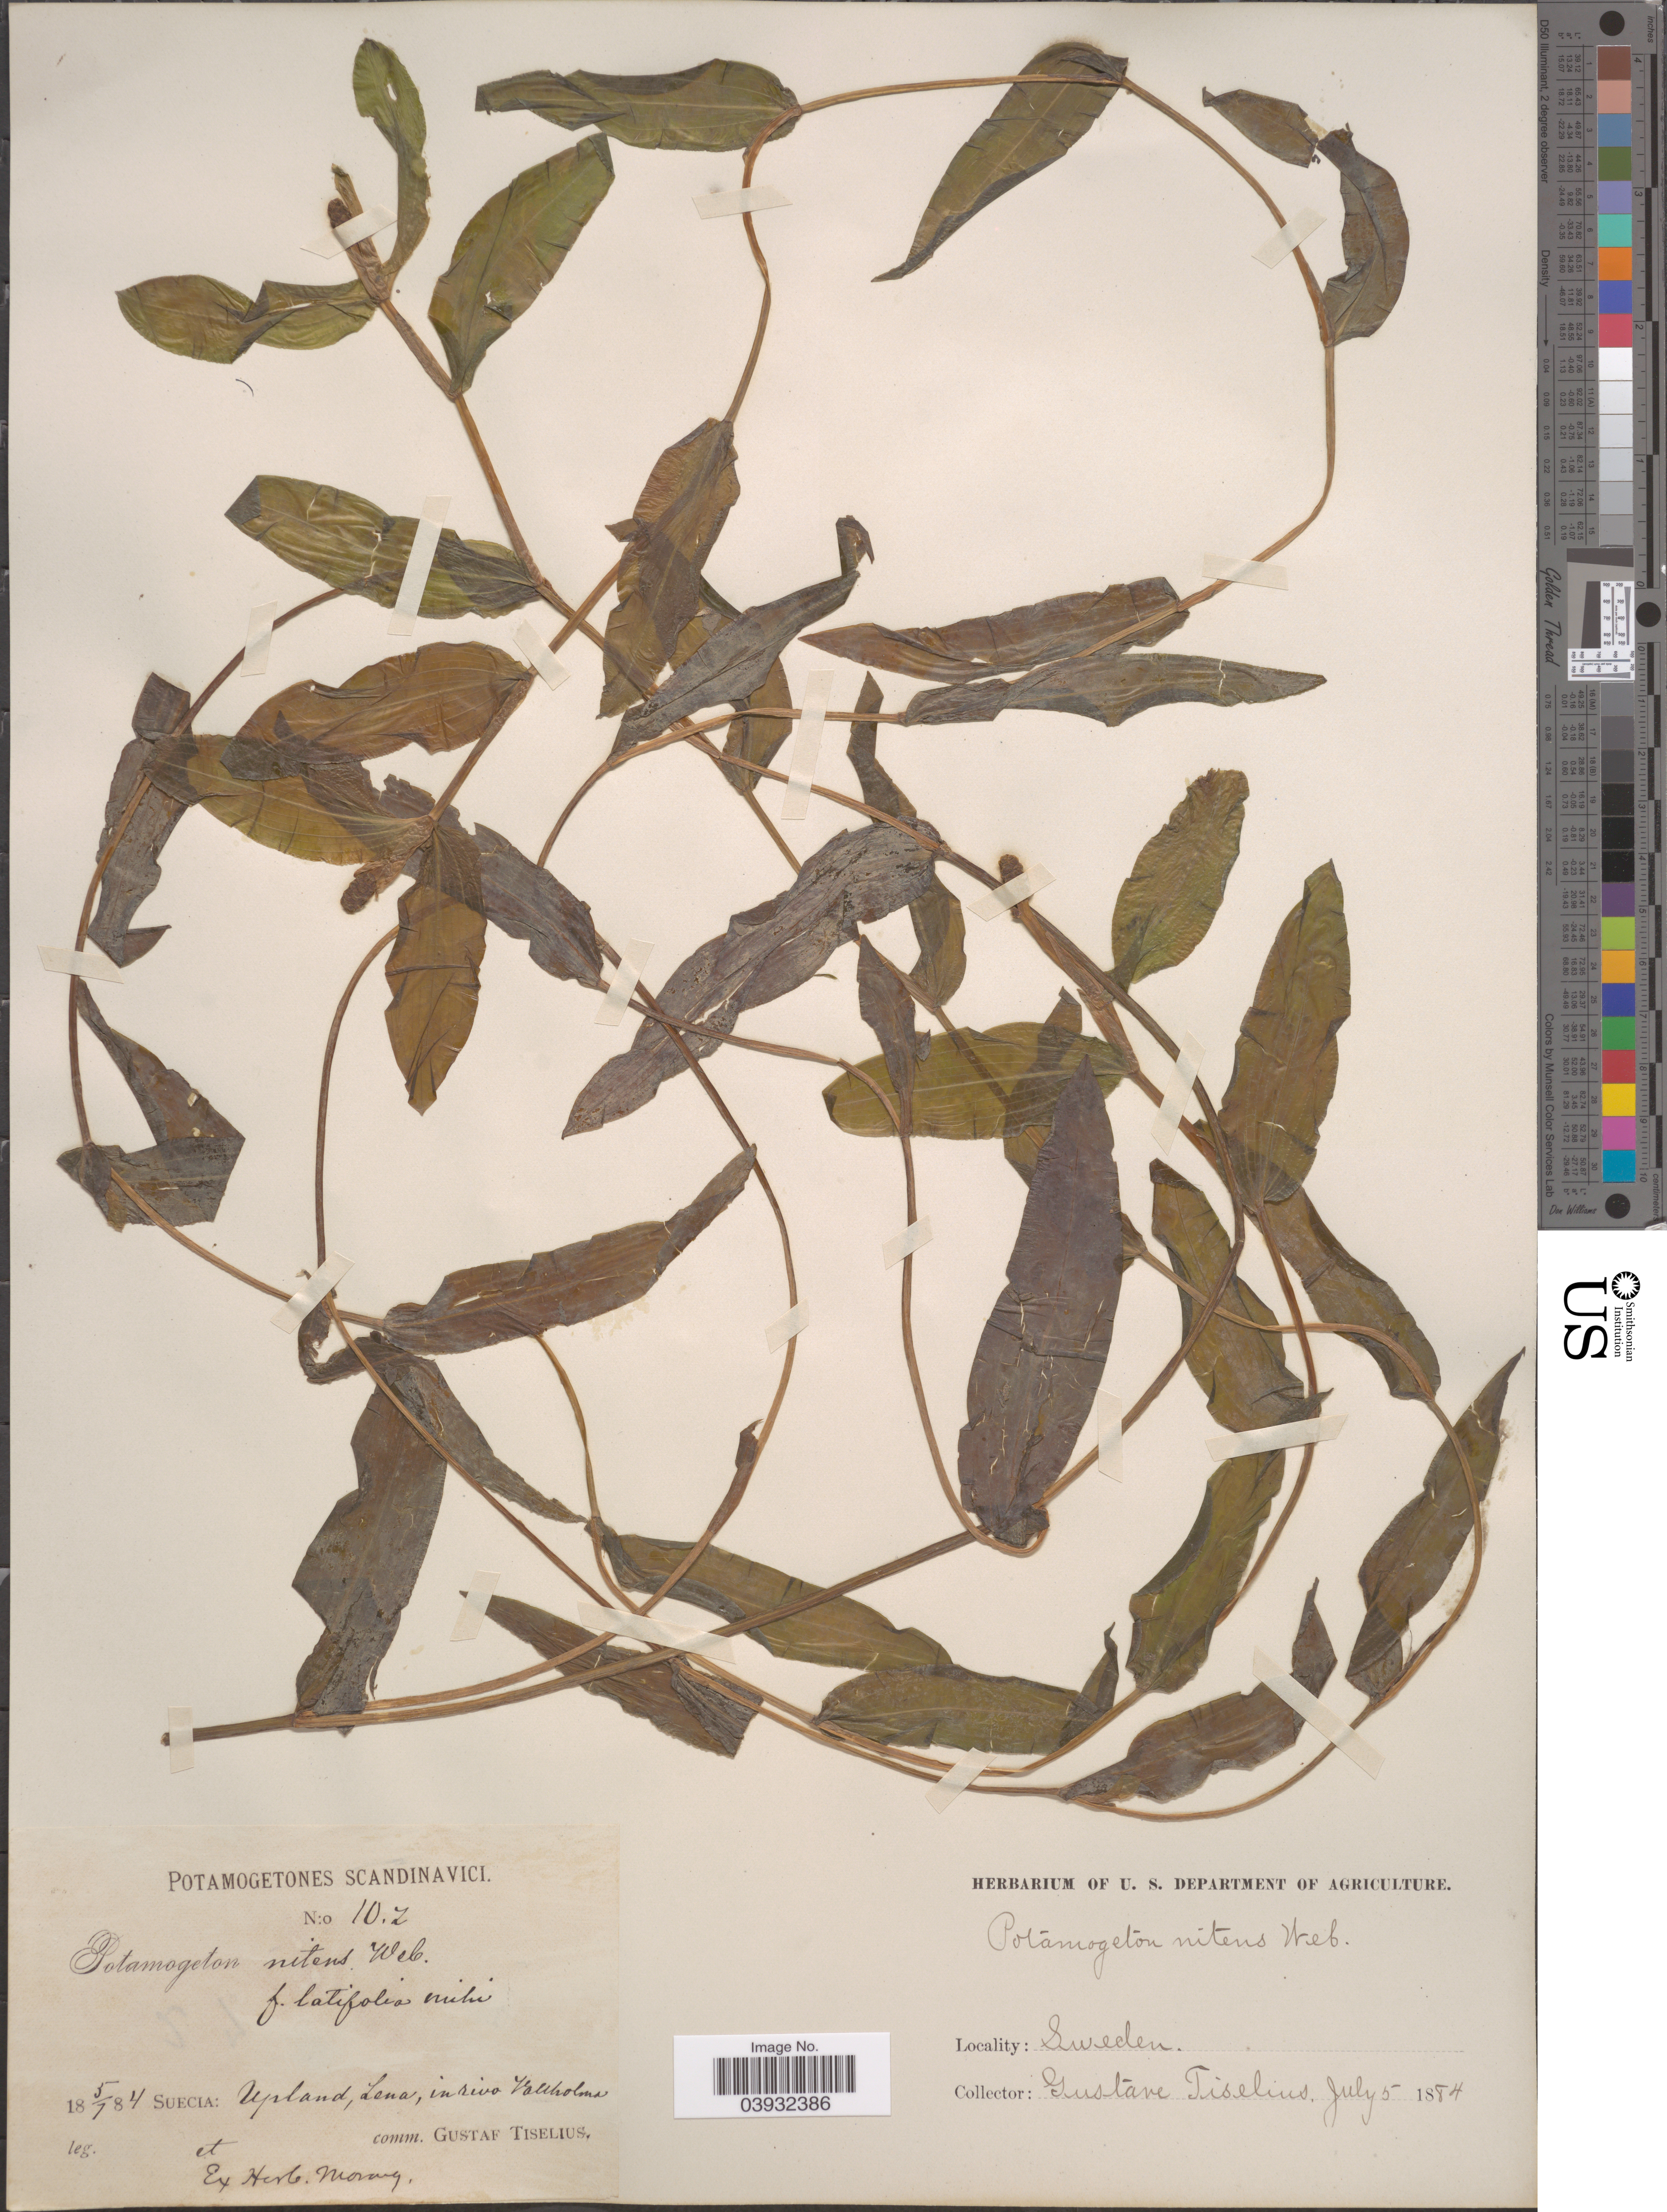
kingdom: Plantae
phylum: Tracheophyta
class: Liliopsida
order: Alismatales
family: Potamogetonaceae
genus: Potamogeton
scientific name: Potamogeton nitens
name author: Willd. ex Cham. & Schltdl.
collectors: G. Tiselius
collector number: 10 z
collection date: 1884-07-05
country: Sweden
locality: Suecia: Upland, Lena, in rivo Vallholma.